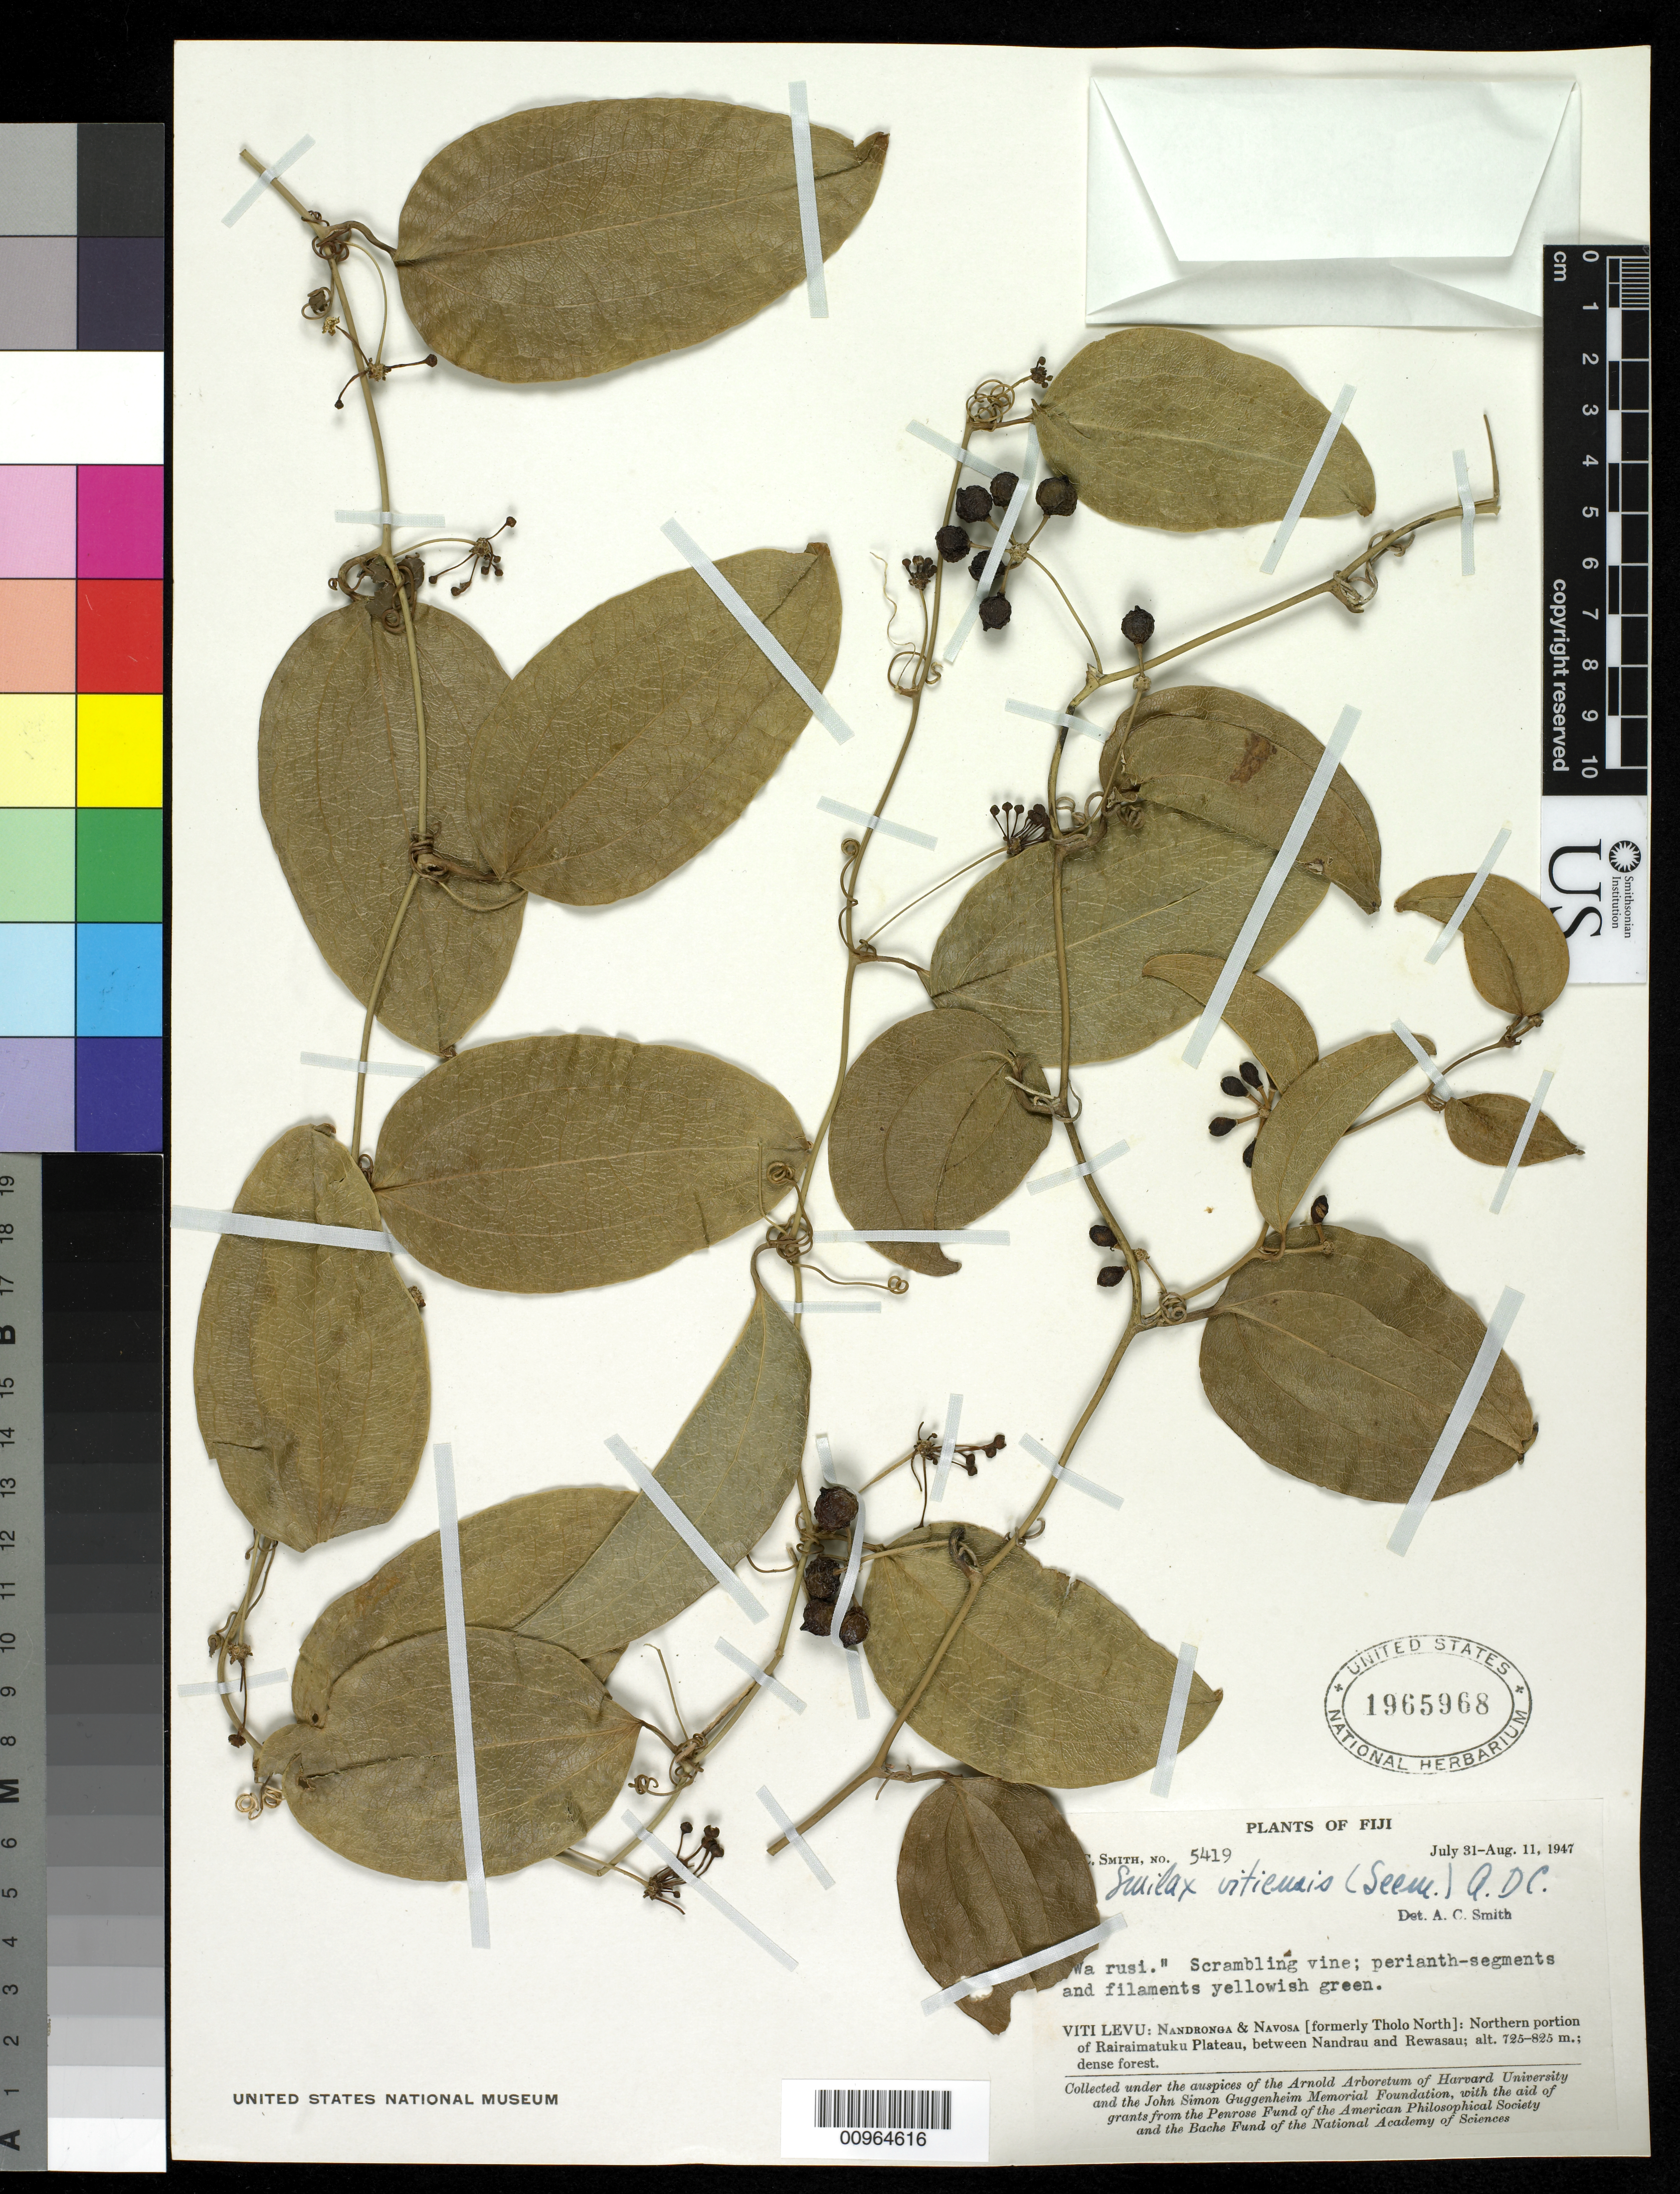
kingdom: Plantae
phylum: Tracheophyta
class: Liliopsida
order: Liliales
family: Smilacaceae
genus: Smilax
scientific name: Smilax vitiensis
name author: (Seem.) A. DC.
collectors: C. A. Smith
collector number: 5419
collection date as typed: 31 Jul 1947 to 11 Aug 1947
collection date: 1947-07-31/1947-08-11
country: Fiji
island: Viti Levu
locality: Nandronga and Navosa (formerly Tholo North): Northern portion of Rairaimatuku Plateau, between Nandrau and Rewasau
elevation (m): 725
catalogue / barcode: US 1965968